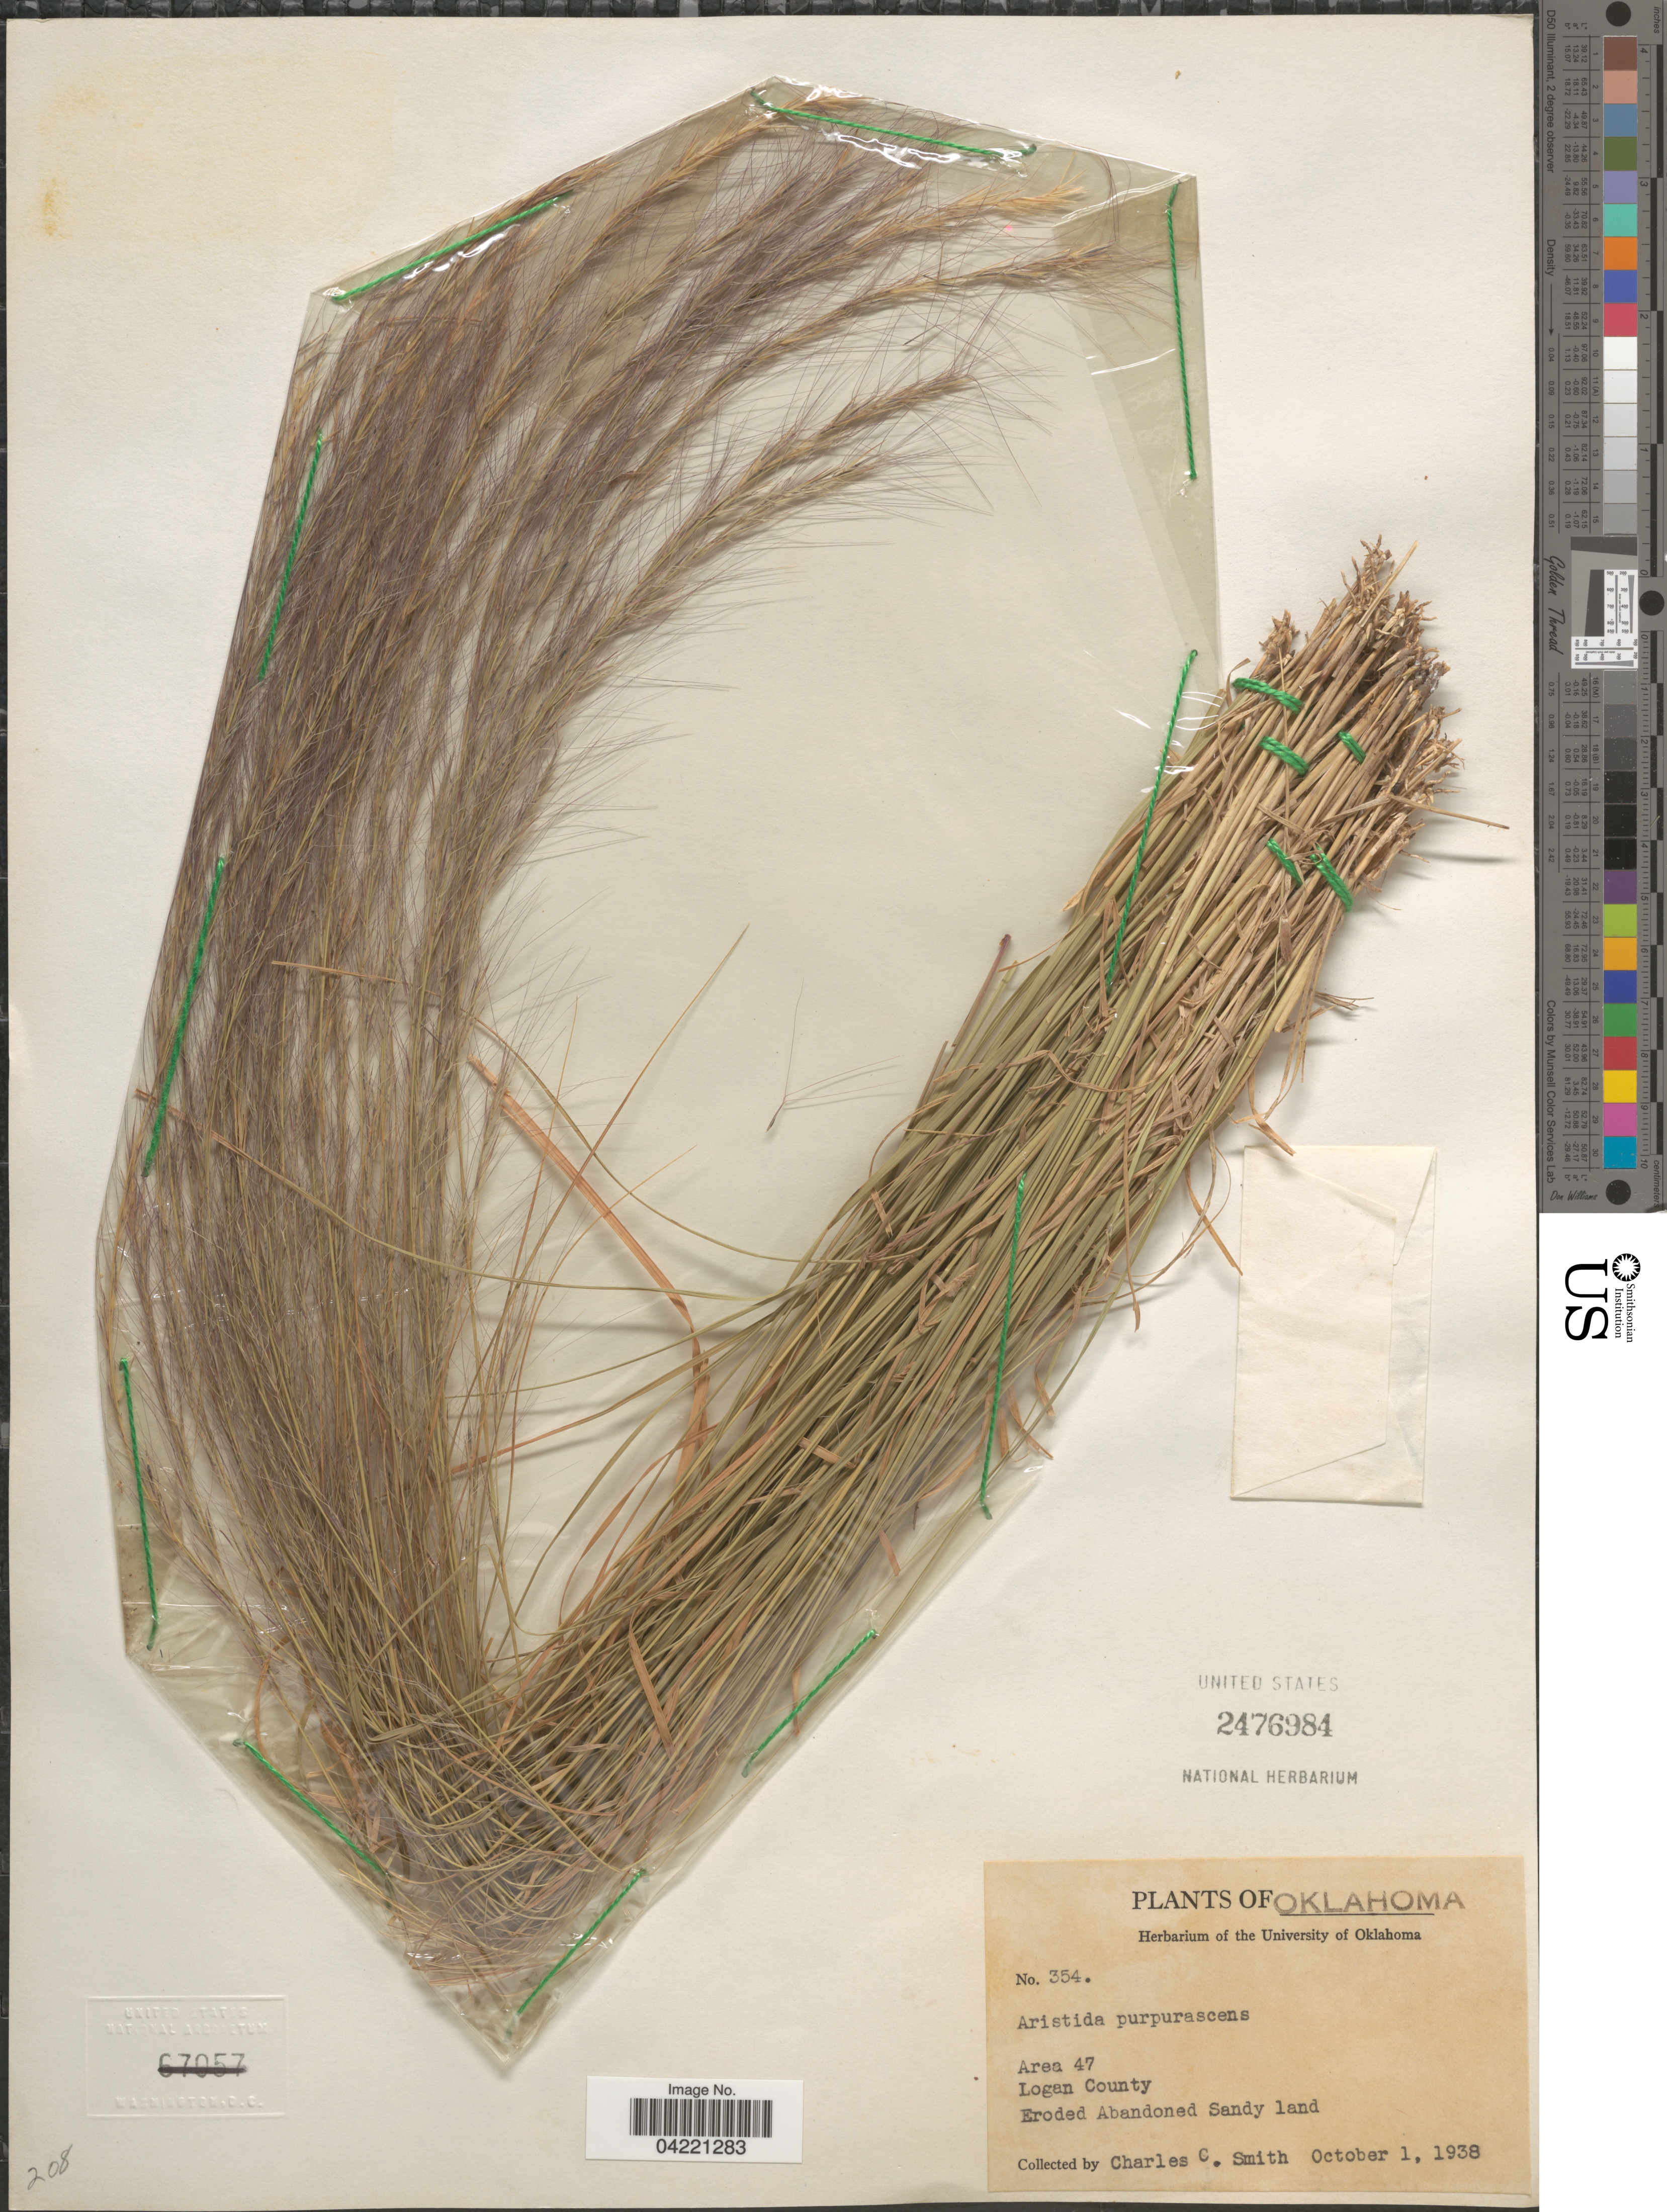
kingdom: Plantae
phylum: Tracheophyta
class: Liliopsida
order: Poales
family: Poaceae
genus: Aristida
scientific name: Aristida purpurascens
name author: Poir.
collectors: Ch. C. Smith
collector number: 354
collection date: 1938-10-01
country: United States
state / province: Oklahoma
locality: Area 47. Logan County. Eroded Abandoned Sandy land.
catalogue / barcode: US 2476984